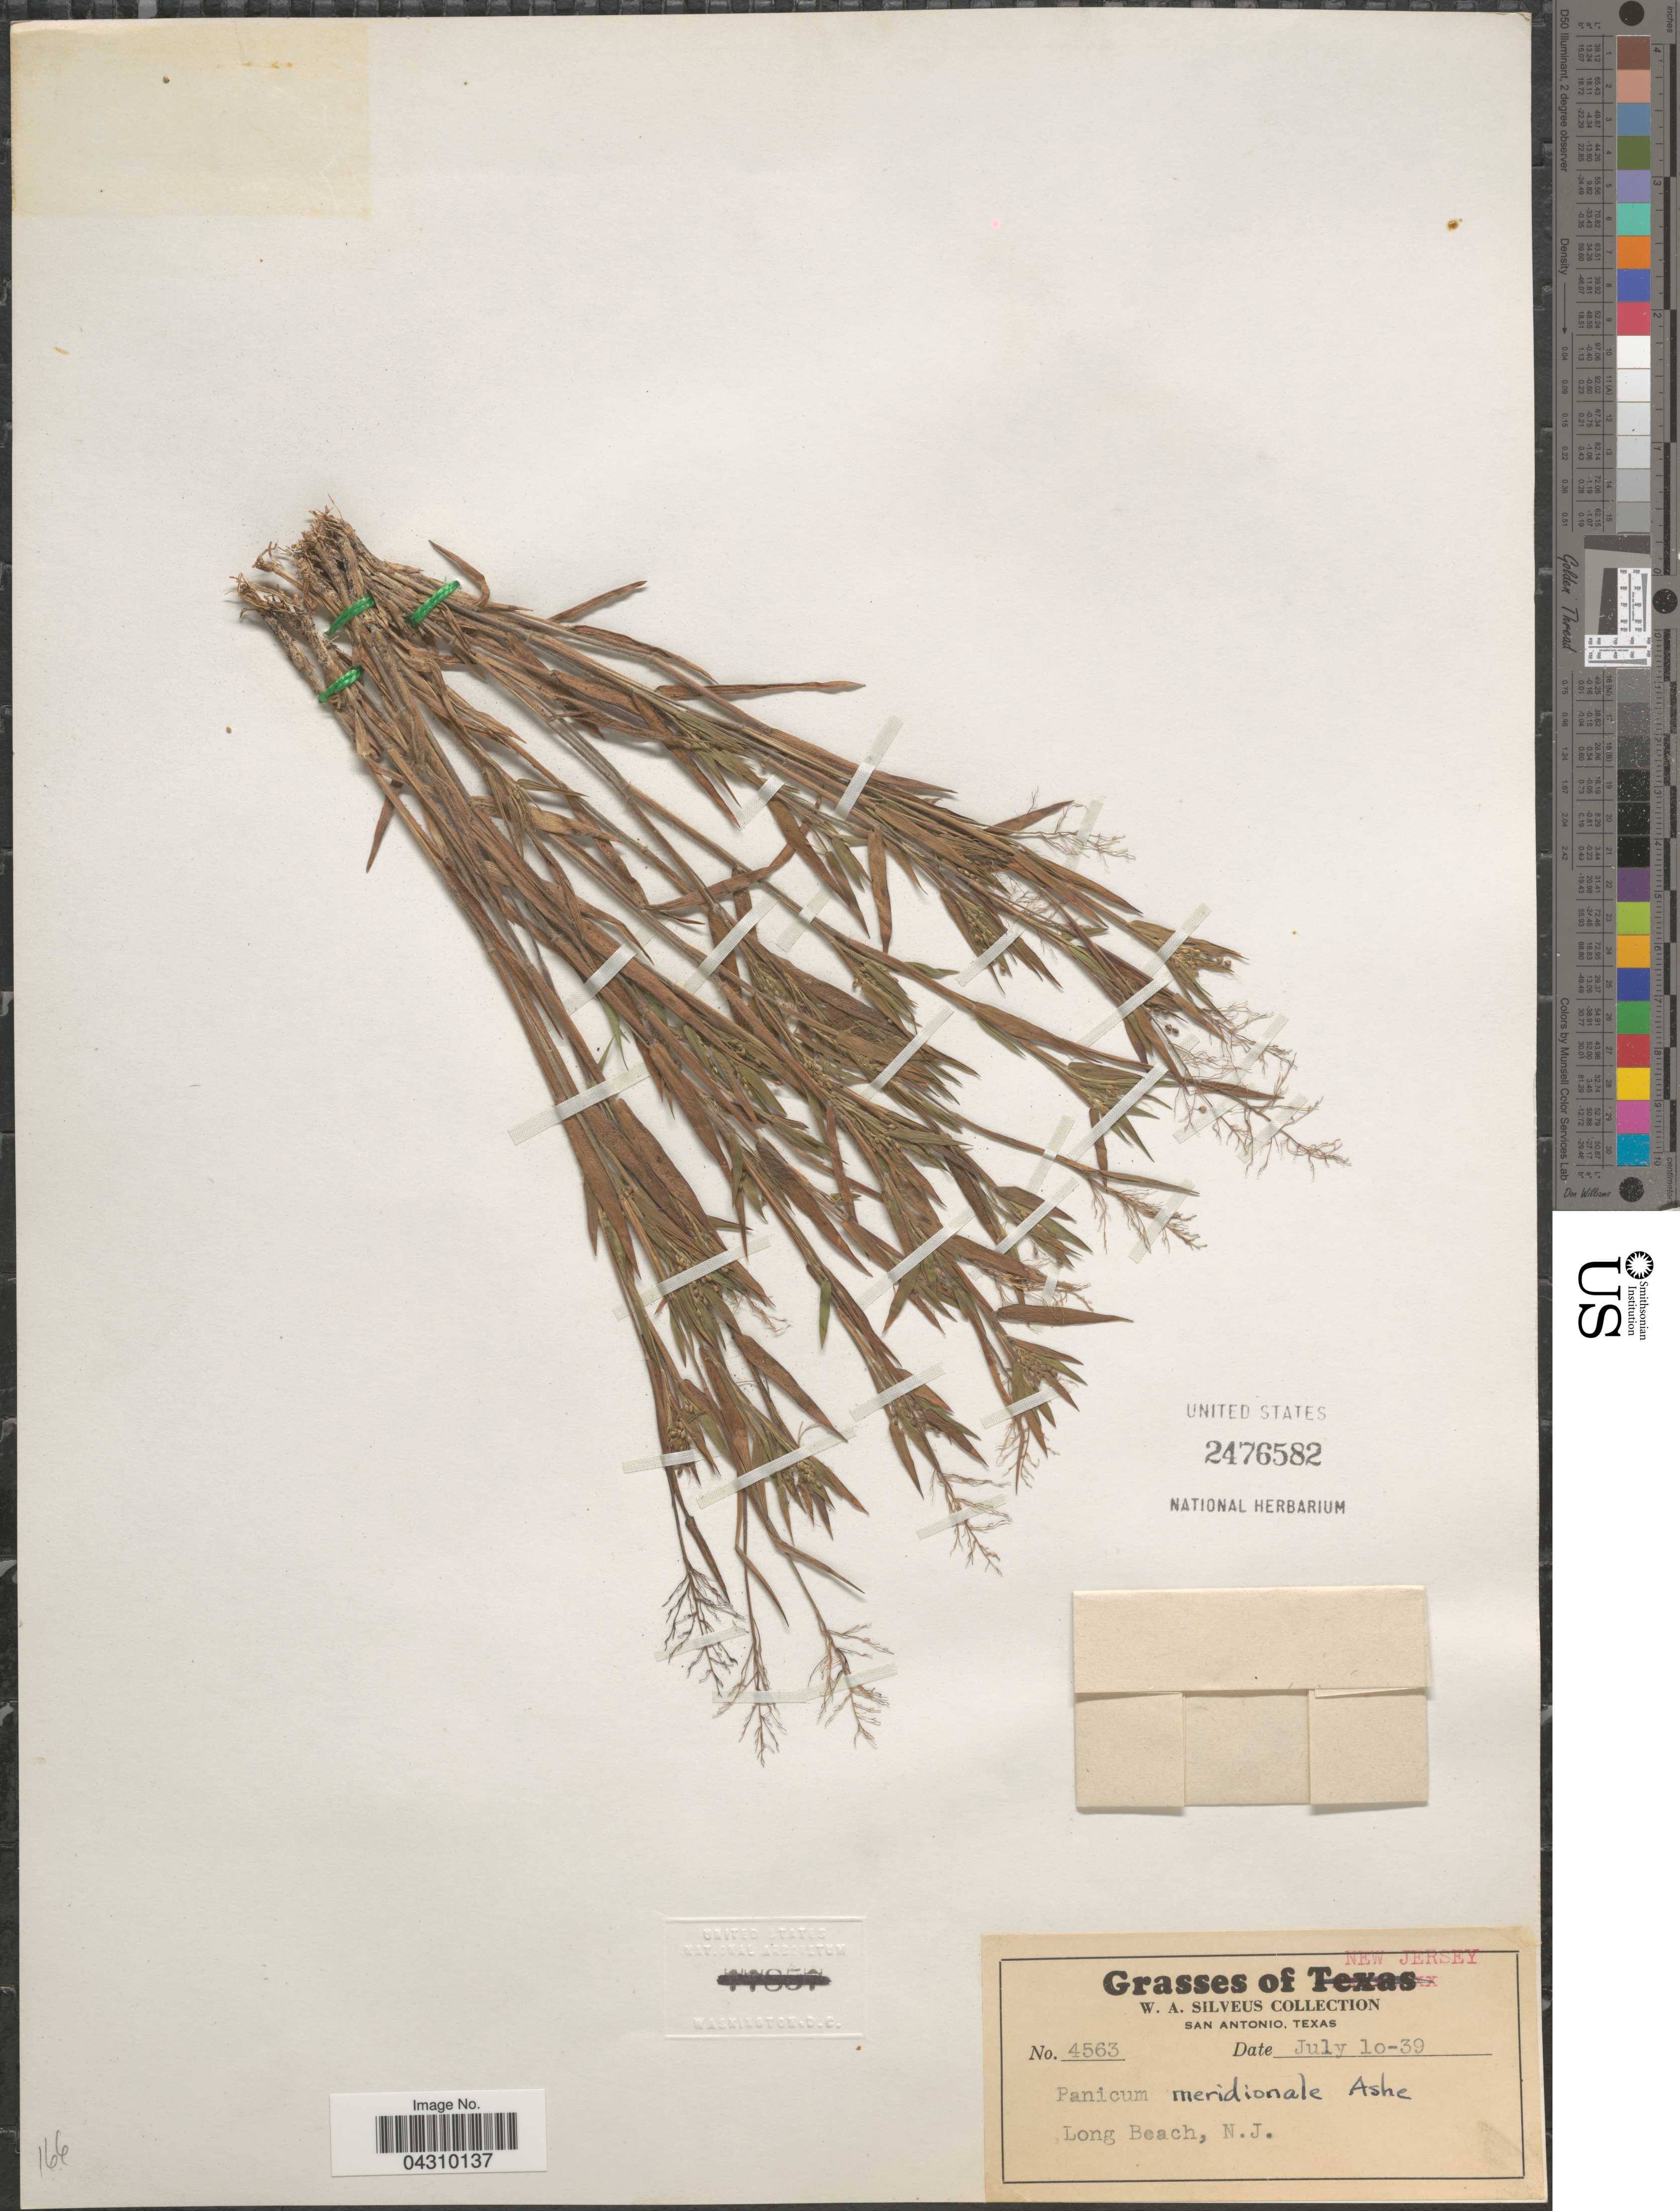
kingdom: Plantae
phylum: Tracheophyta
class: Liliopsida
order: Poales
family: Poaceae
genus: Dichanthelium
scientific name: Dichanthelium acuminatum var. acuminatum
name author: (Sw.) Gould & C.A. Clark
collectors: W. Silveus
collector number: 4563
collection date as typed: Transcribed d/m/y: 10/7/39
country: United States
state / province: New Jersey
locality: Long Beach.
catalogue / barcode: US 2476582